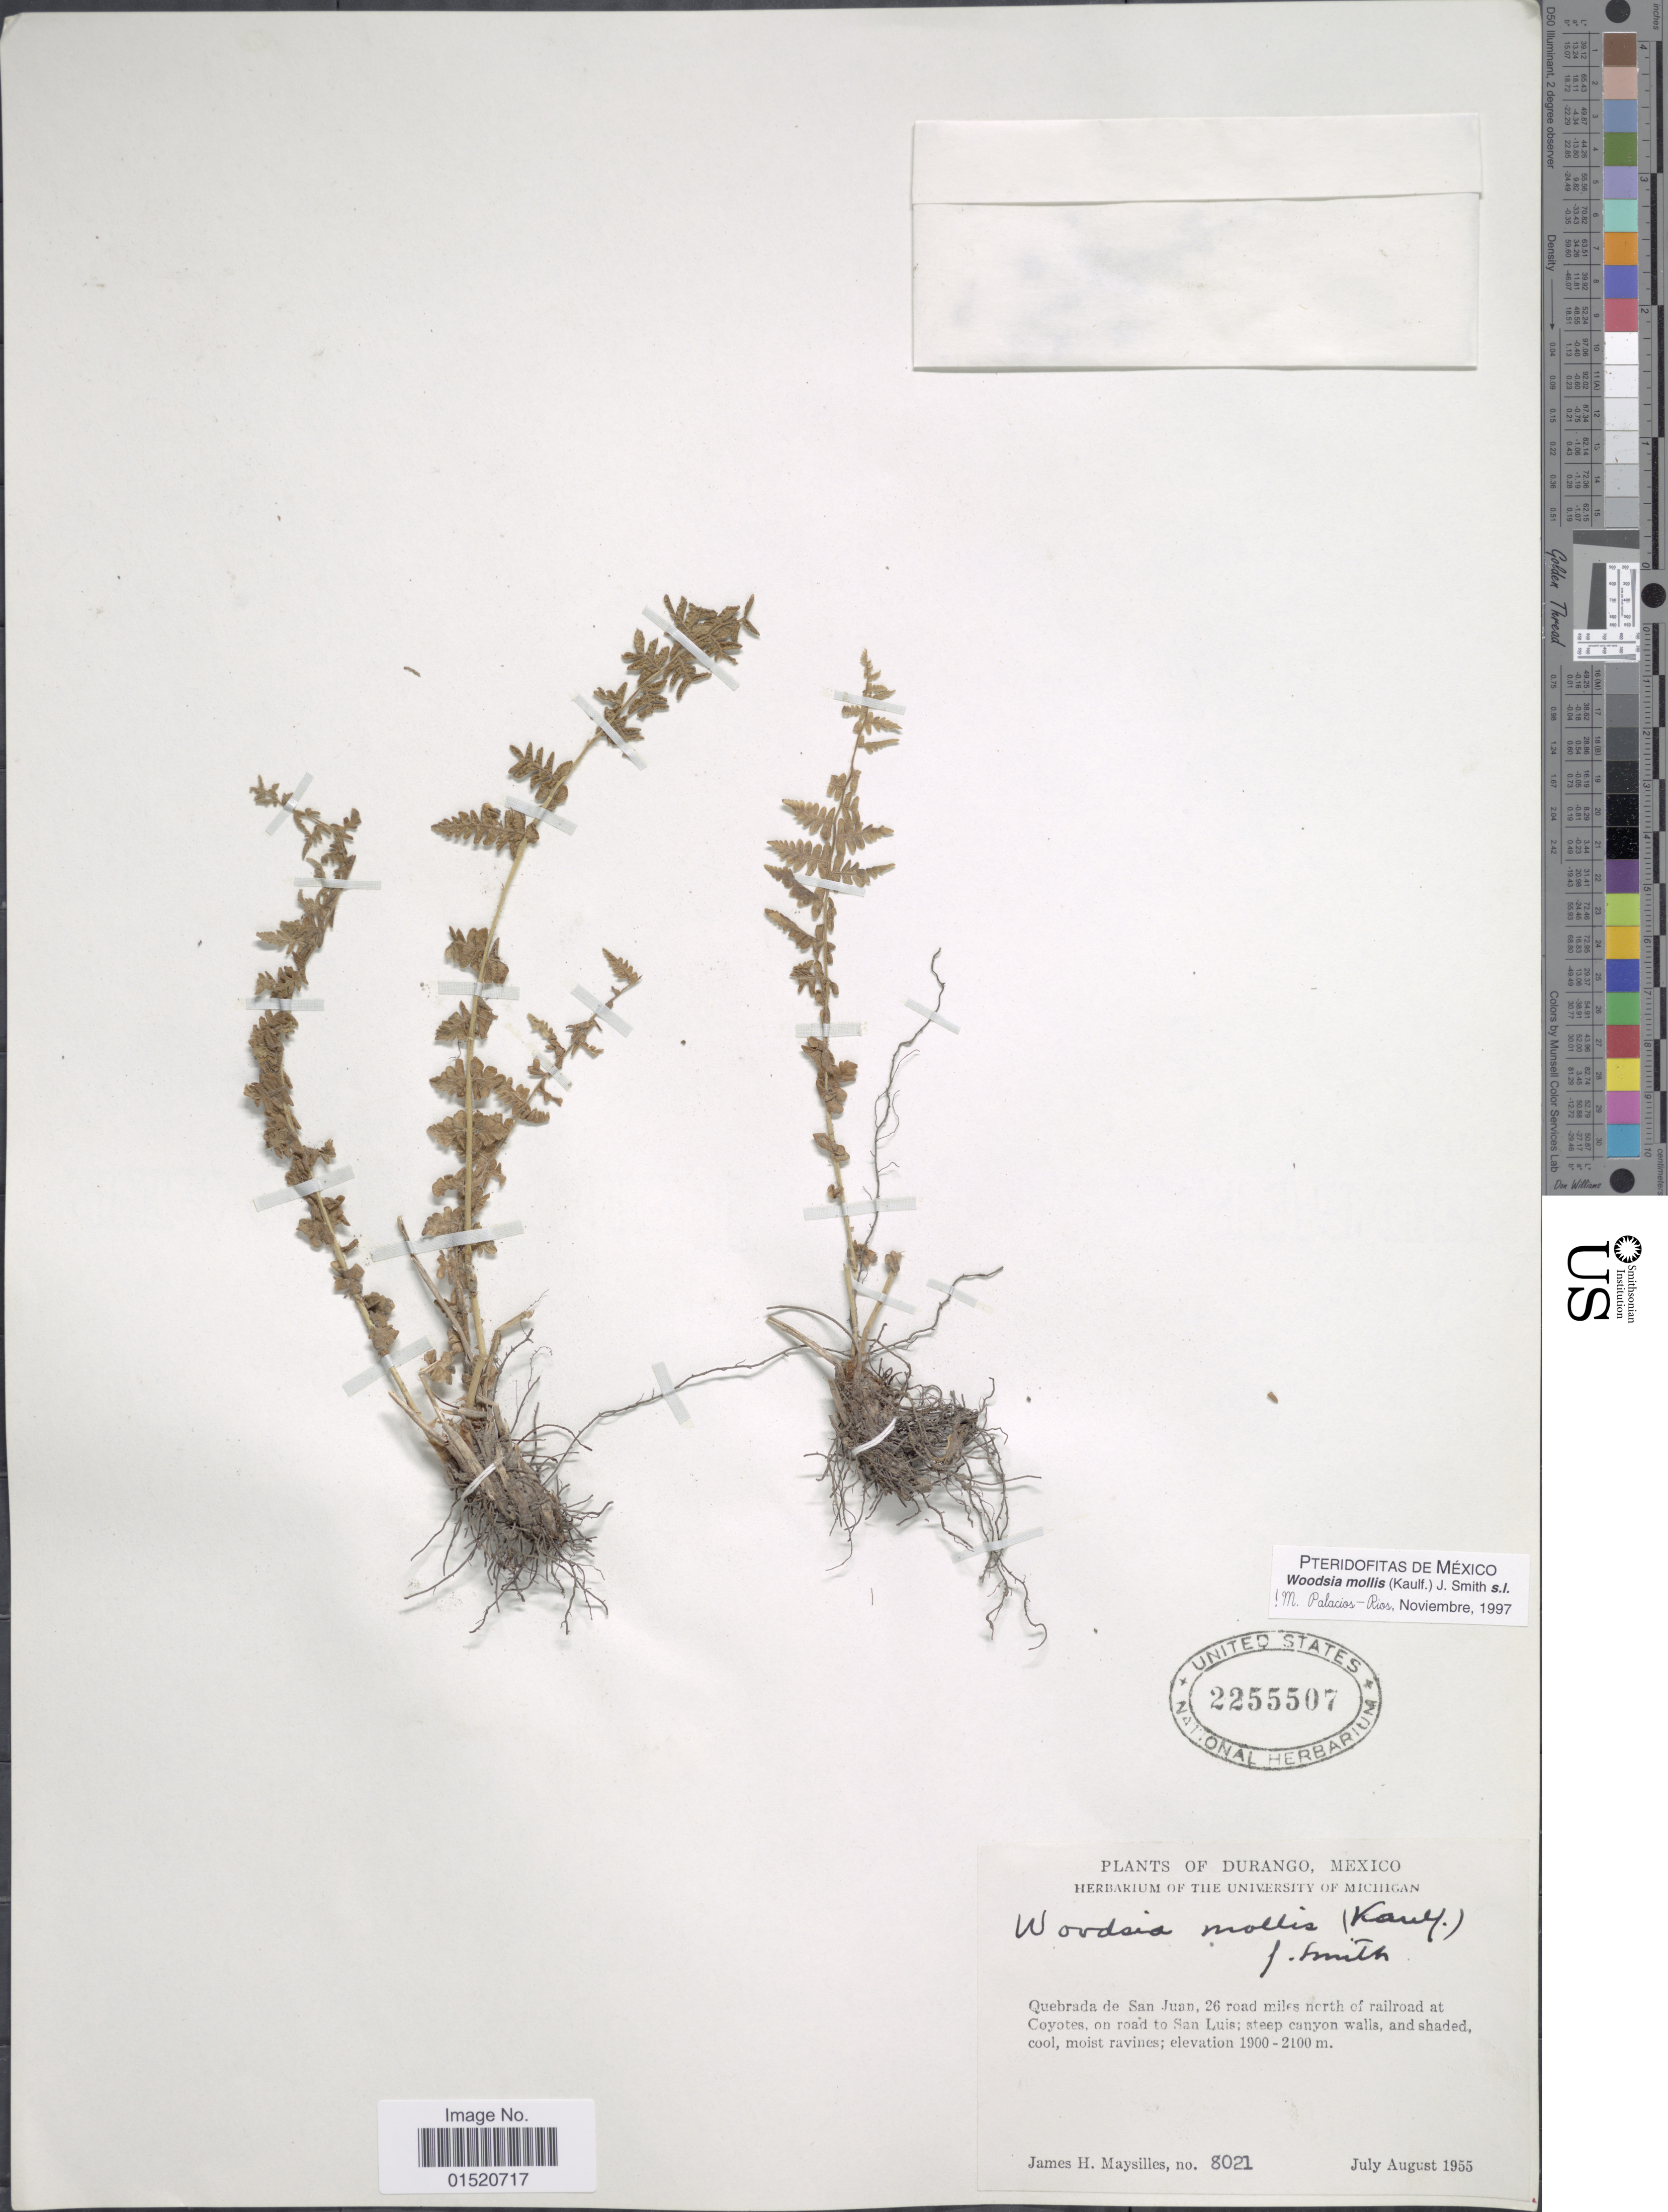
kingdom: Plantae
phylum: Tracheophyta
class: Polypodiopsida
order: Polypodiales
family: Woodsiaceae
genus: Woodsia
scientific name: Woodsia mollis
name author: (Kaulf.) J. Sm.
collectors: J. Maysilles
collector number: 8021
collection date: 1955-07/1955-08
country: Mexico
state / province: Durango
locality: Quebrada San Juan, 26 road miles north of railroad at Coyotes, on road to San Luis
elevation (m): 1900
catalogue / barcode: US 2255507